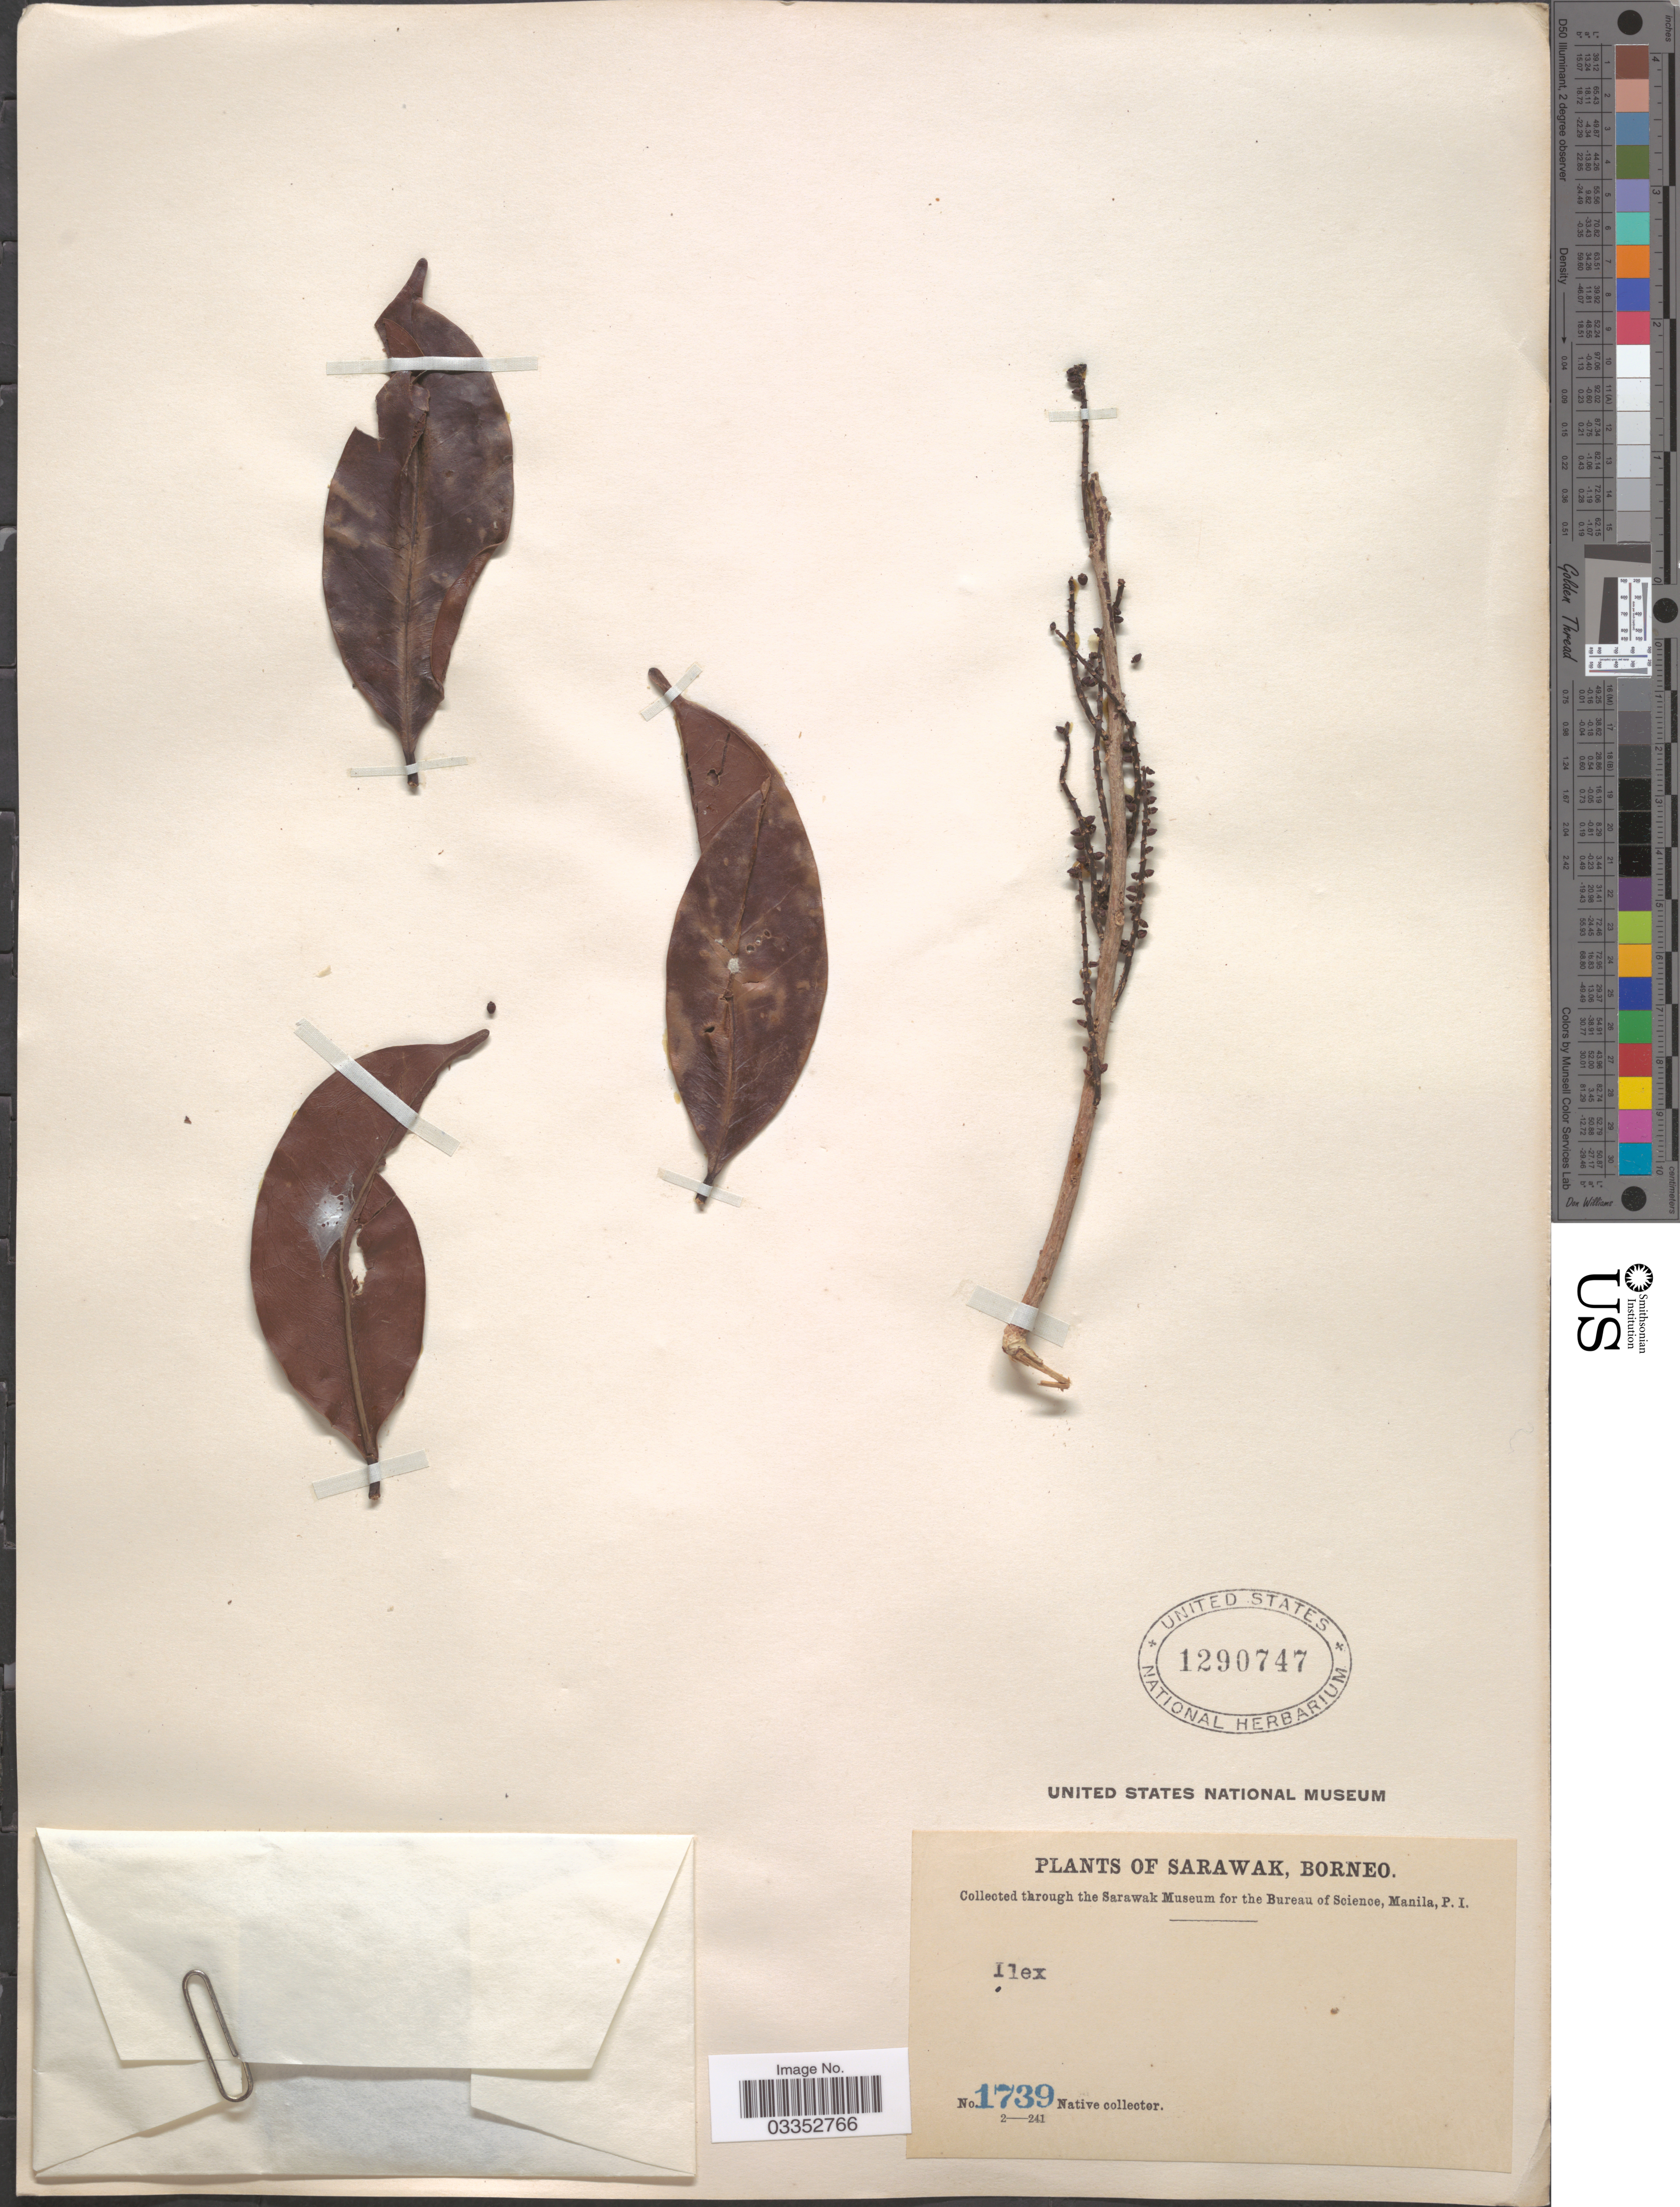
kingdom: Plantae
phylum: Tracheophyta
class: Magnoliopsida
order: Aquifoliales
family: Aquifoliaceae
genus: Ilex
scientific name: Ilex sp.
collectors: Native collector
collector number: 1739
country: Malaysia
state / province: Sarawak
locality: Borneo.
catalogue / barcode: US 1290747